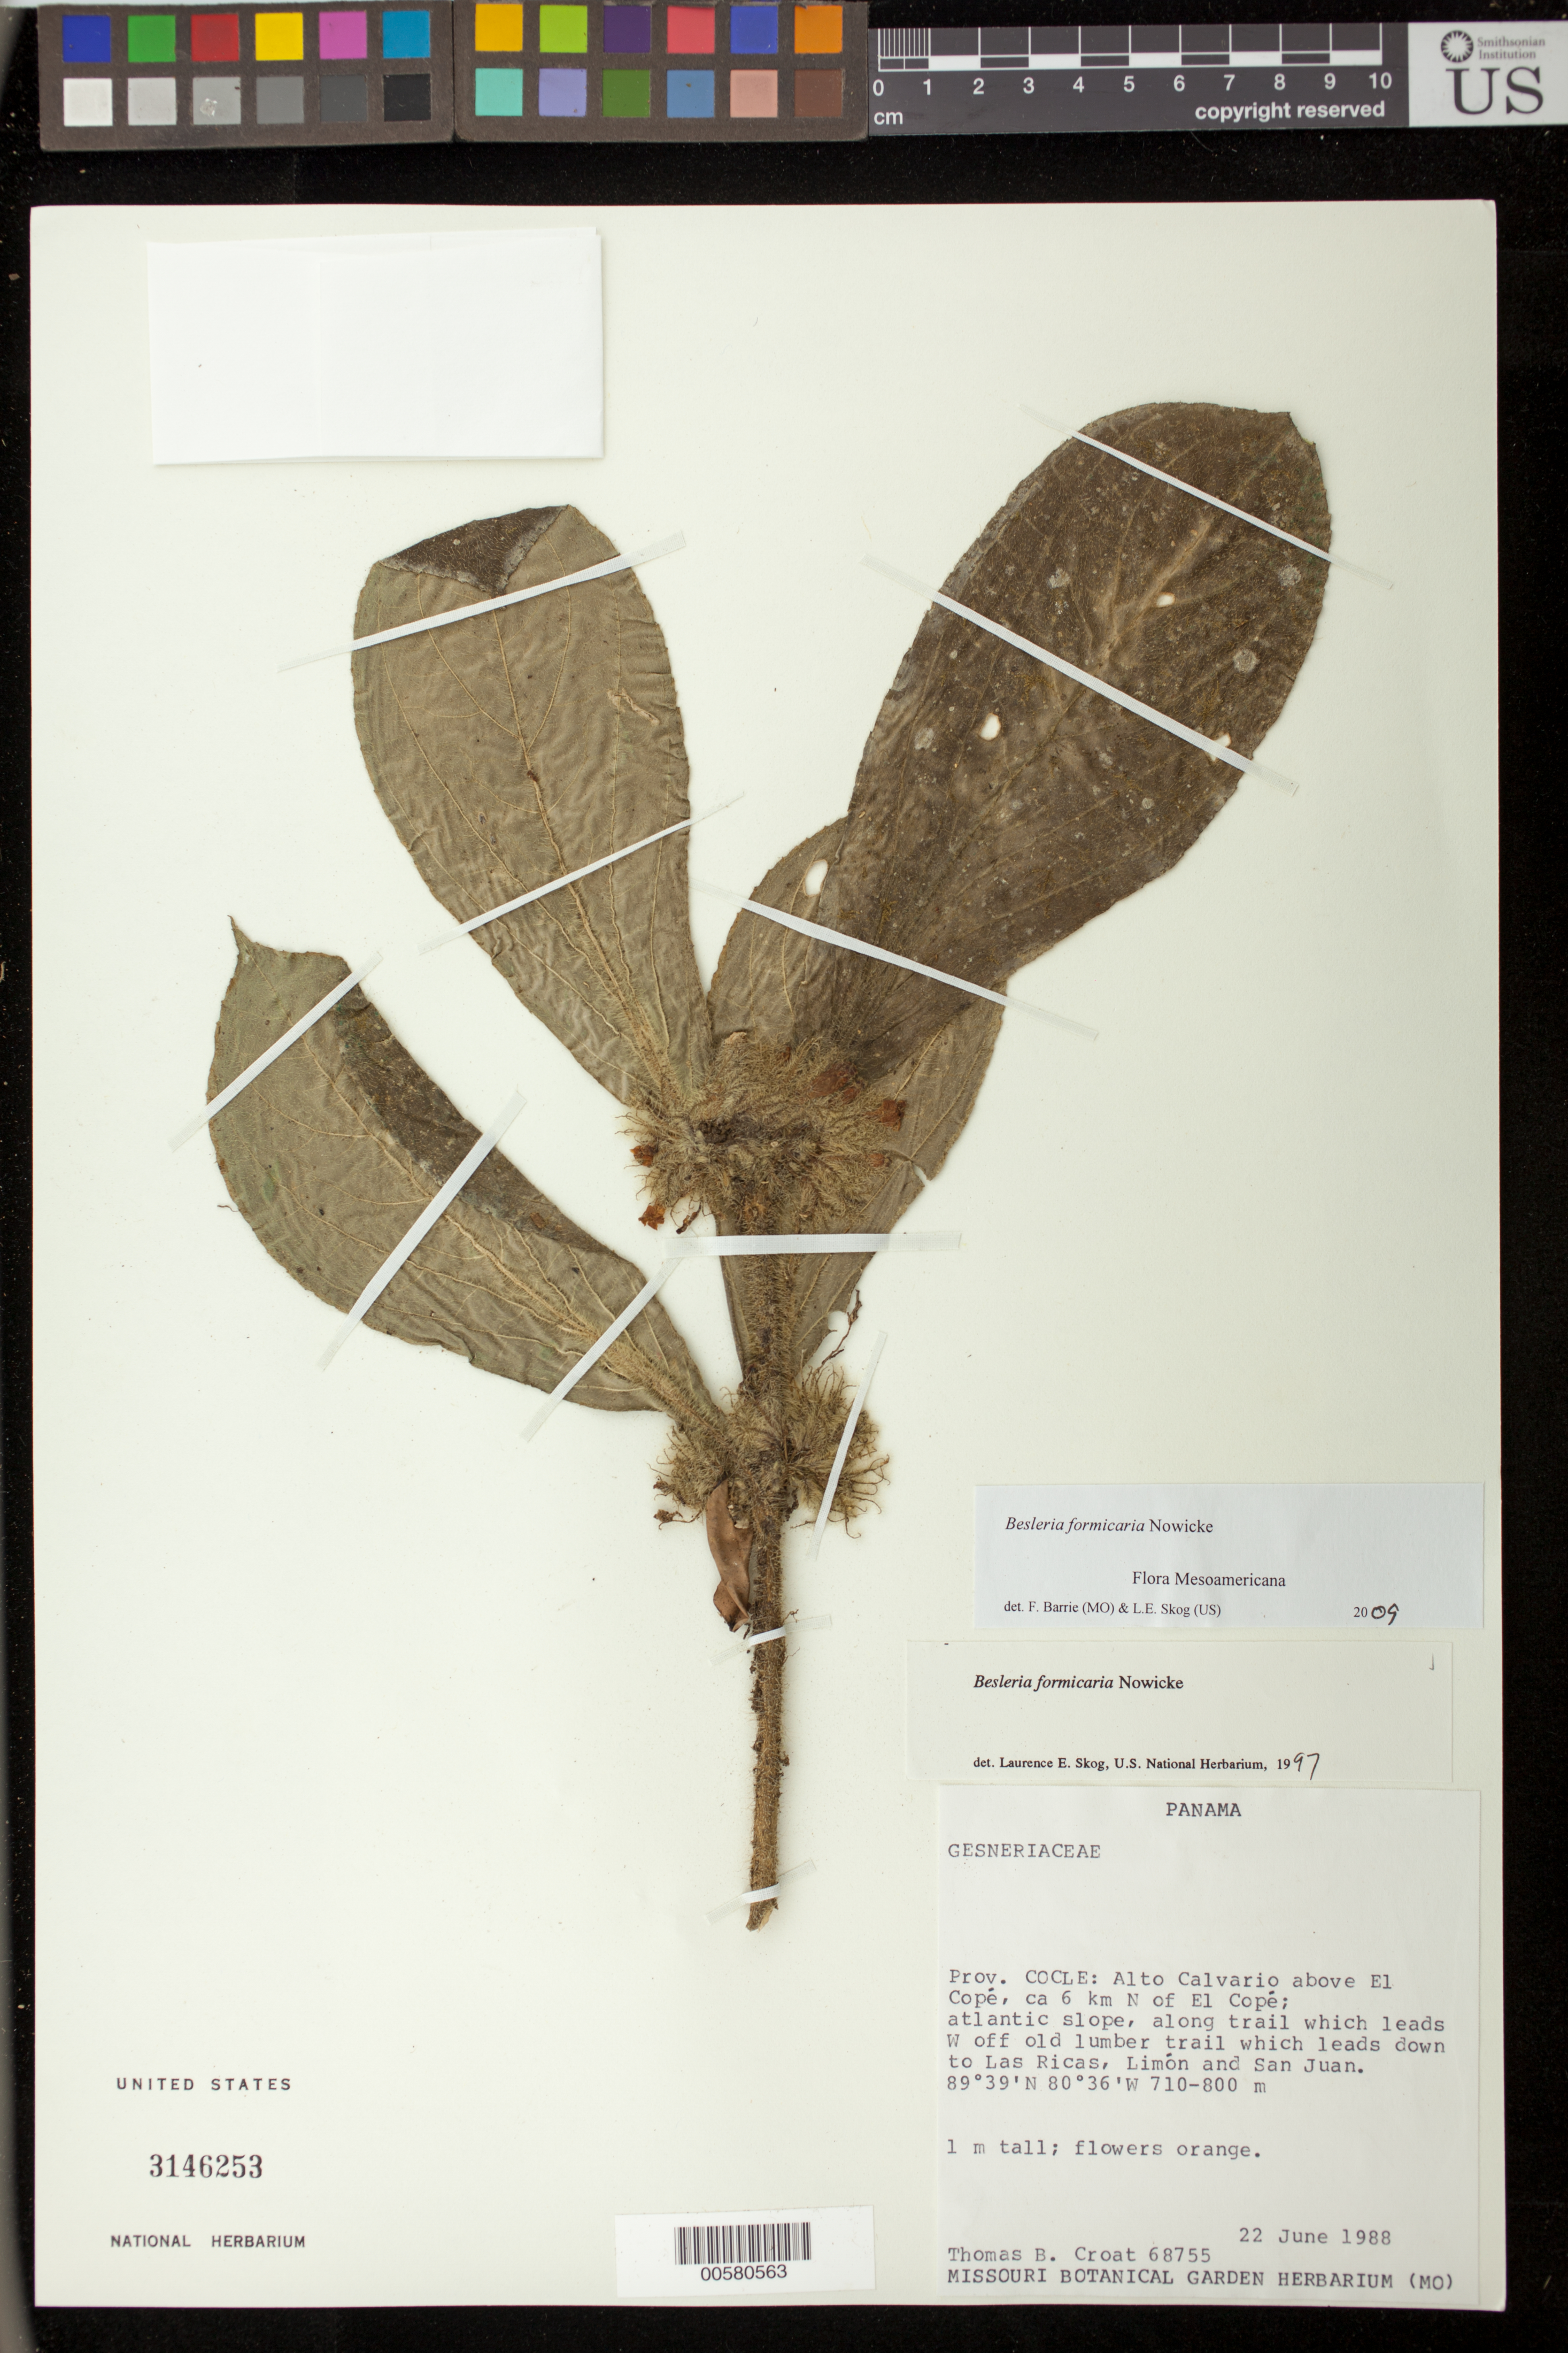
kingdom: Plantae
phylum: Tracheophyta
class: Magnoliopsida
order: Lamiales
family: Gesneriaceae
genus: Besleria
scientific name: Besleria formicaria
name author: Nowicke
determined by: Skog, Laurence E.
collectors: T. B. Croat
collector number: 68755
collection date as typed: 22 Jun 1988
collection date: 1988-06-22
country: Panama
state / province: Coclé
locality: Alto Calvario above El Copé, ca 6 km N of El Copé; Atlantic slope, along trail which leads W off old lumber trail which leads down to Las Ricas, Limón and San Juan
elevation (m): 710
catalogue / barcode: US 3146253